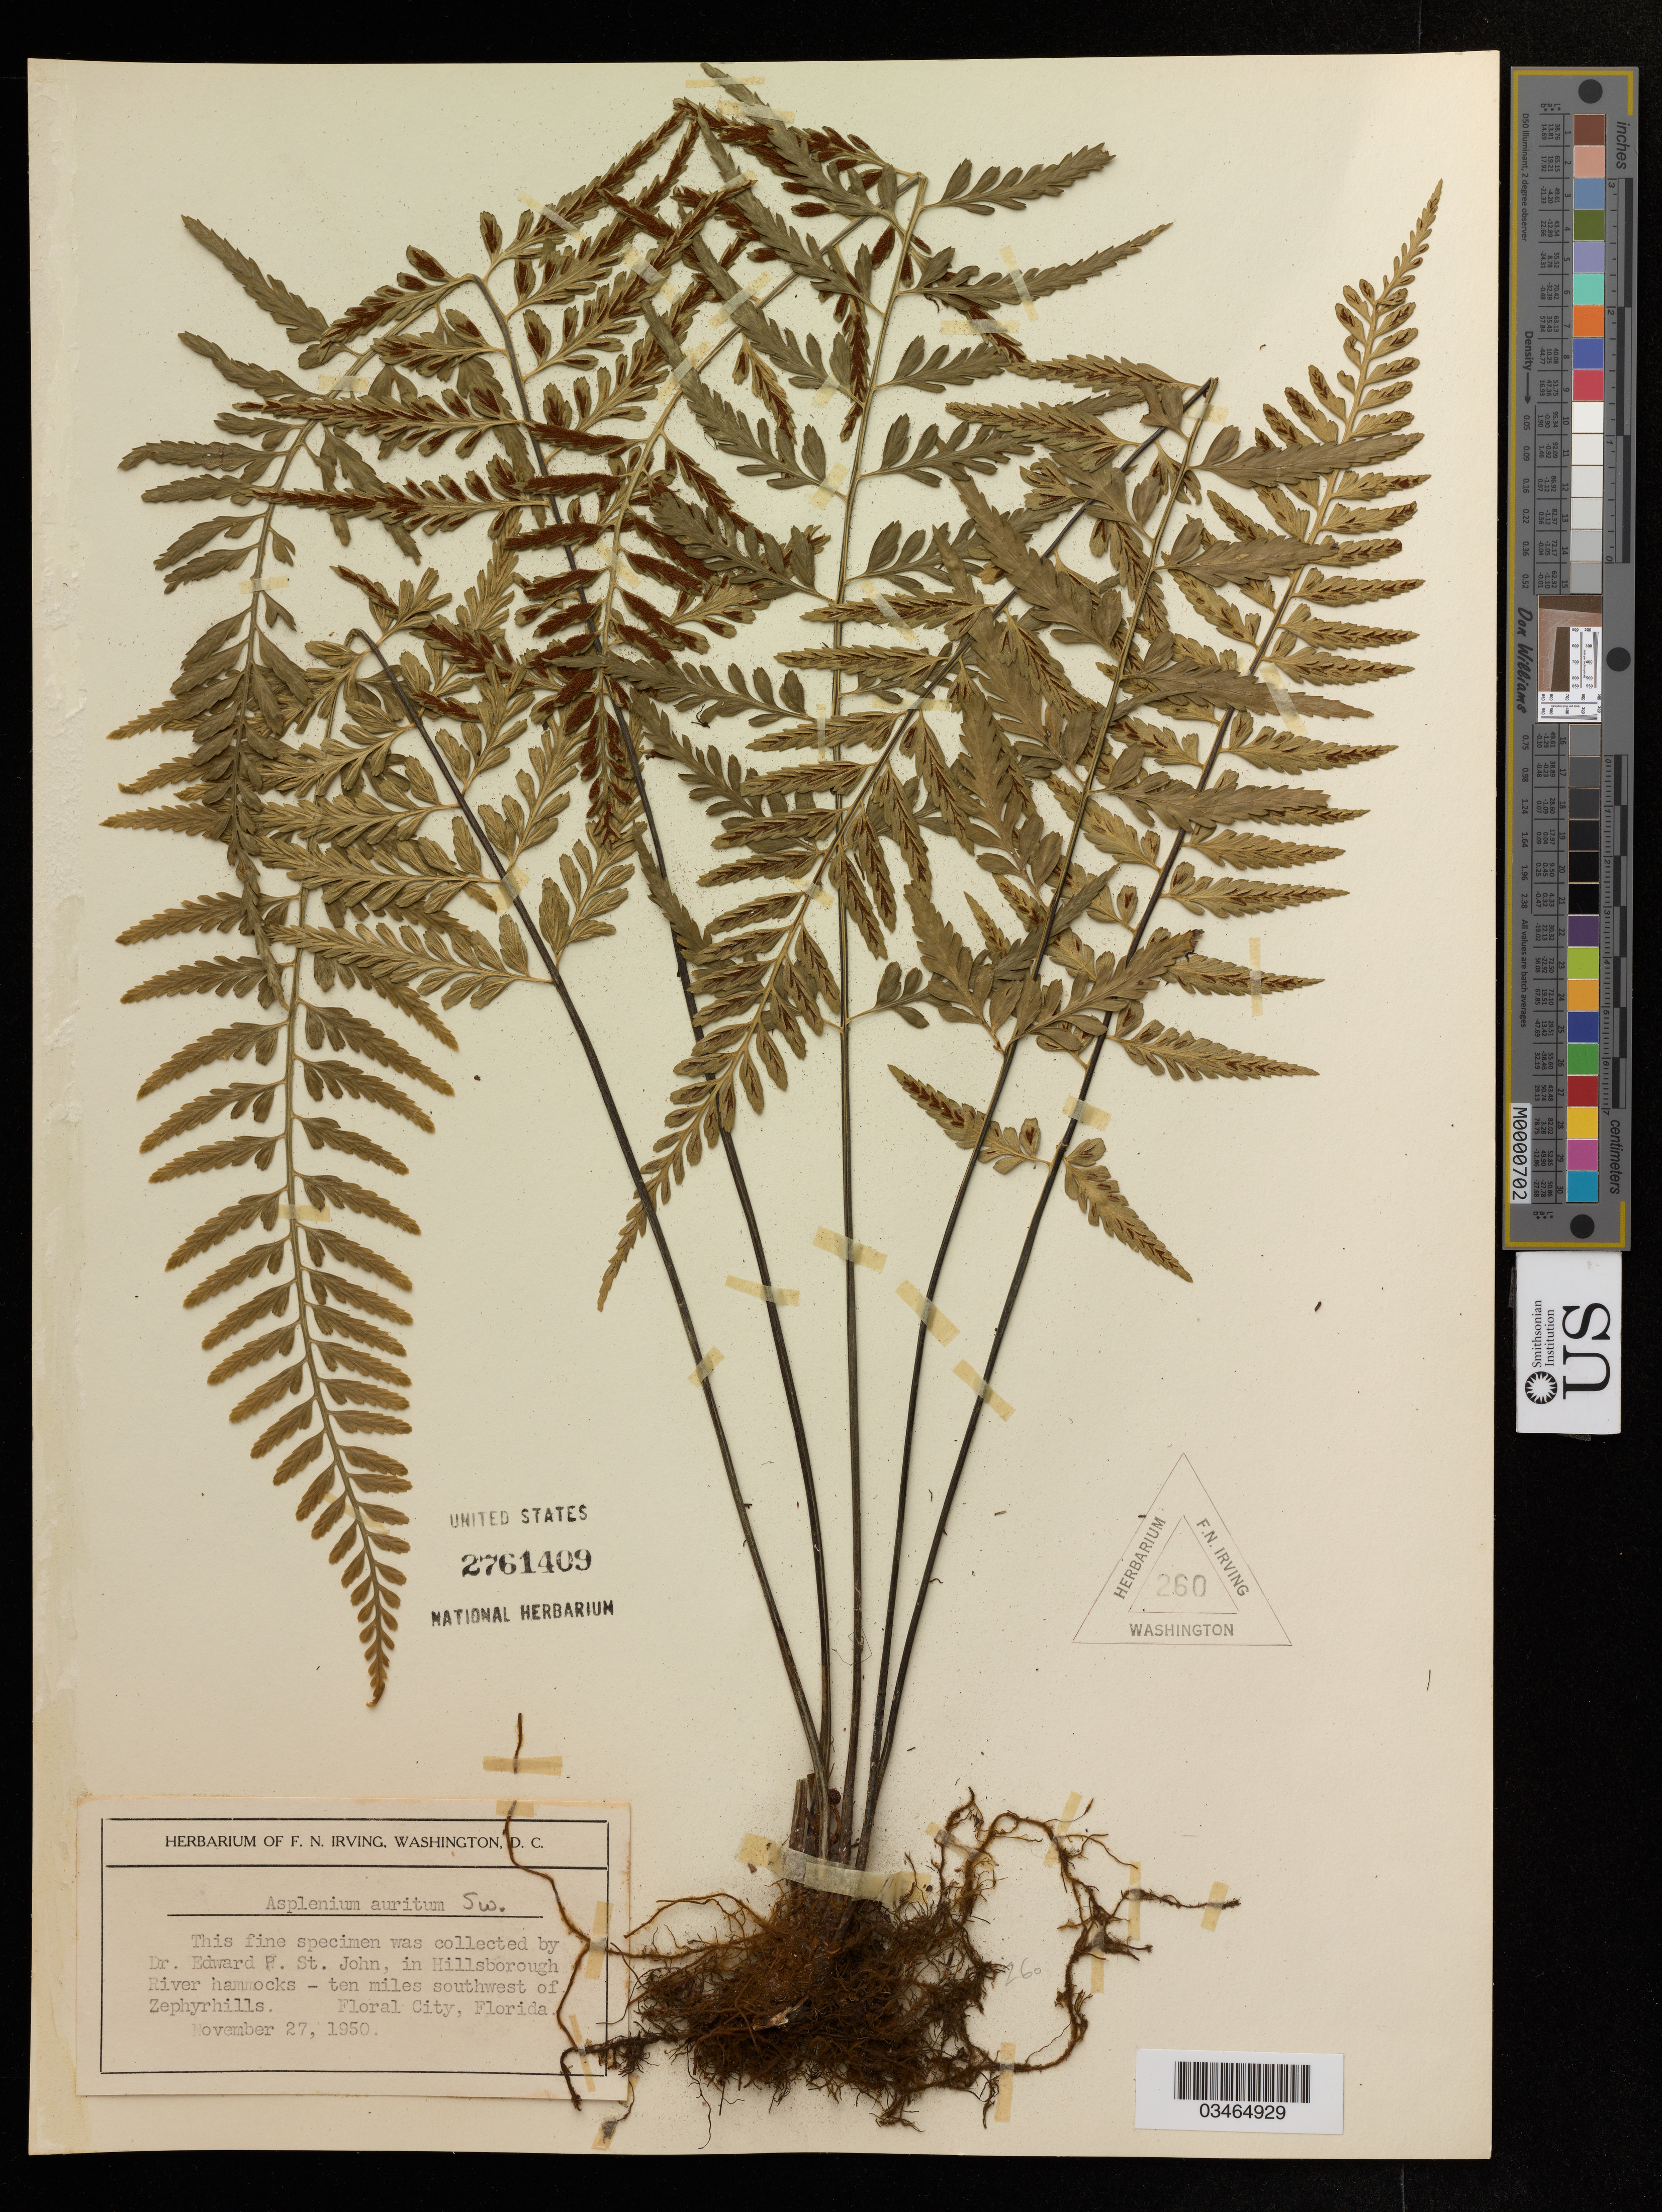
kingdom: Plantae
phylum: Tracheophyta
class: Polypodiopsida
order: Polypodiales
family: Aspleniaceae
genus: Asplenium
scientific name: Asplenium auritum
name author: Sw.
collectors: E. P. St. John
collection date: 1950-11-27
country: United States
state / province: Florida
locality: In Hillsborough River hammocks - ten miles southwest of Zephyrhills, Floral City.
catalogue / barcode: US 2761409